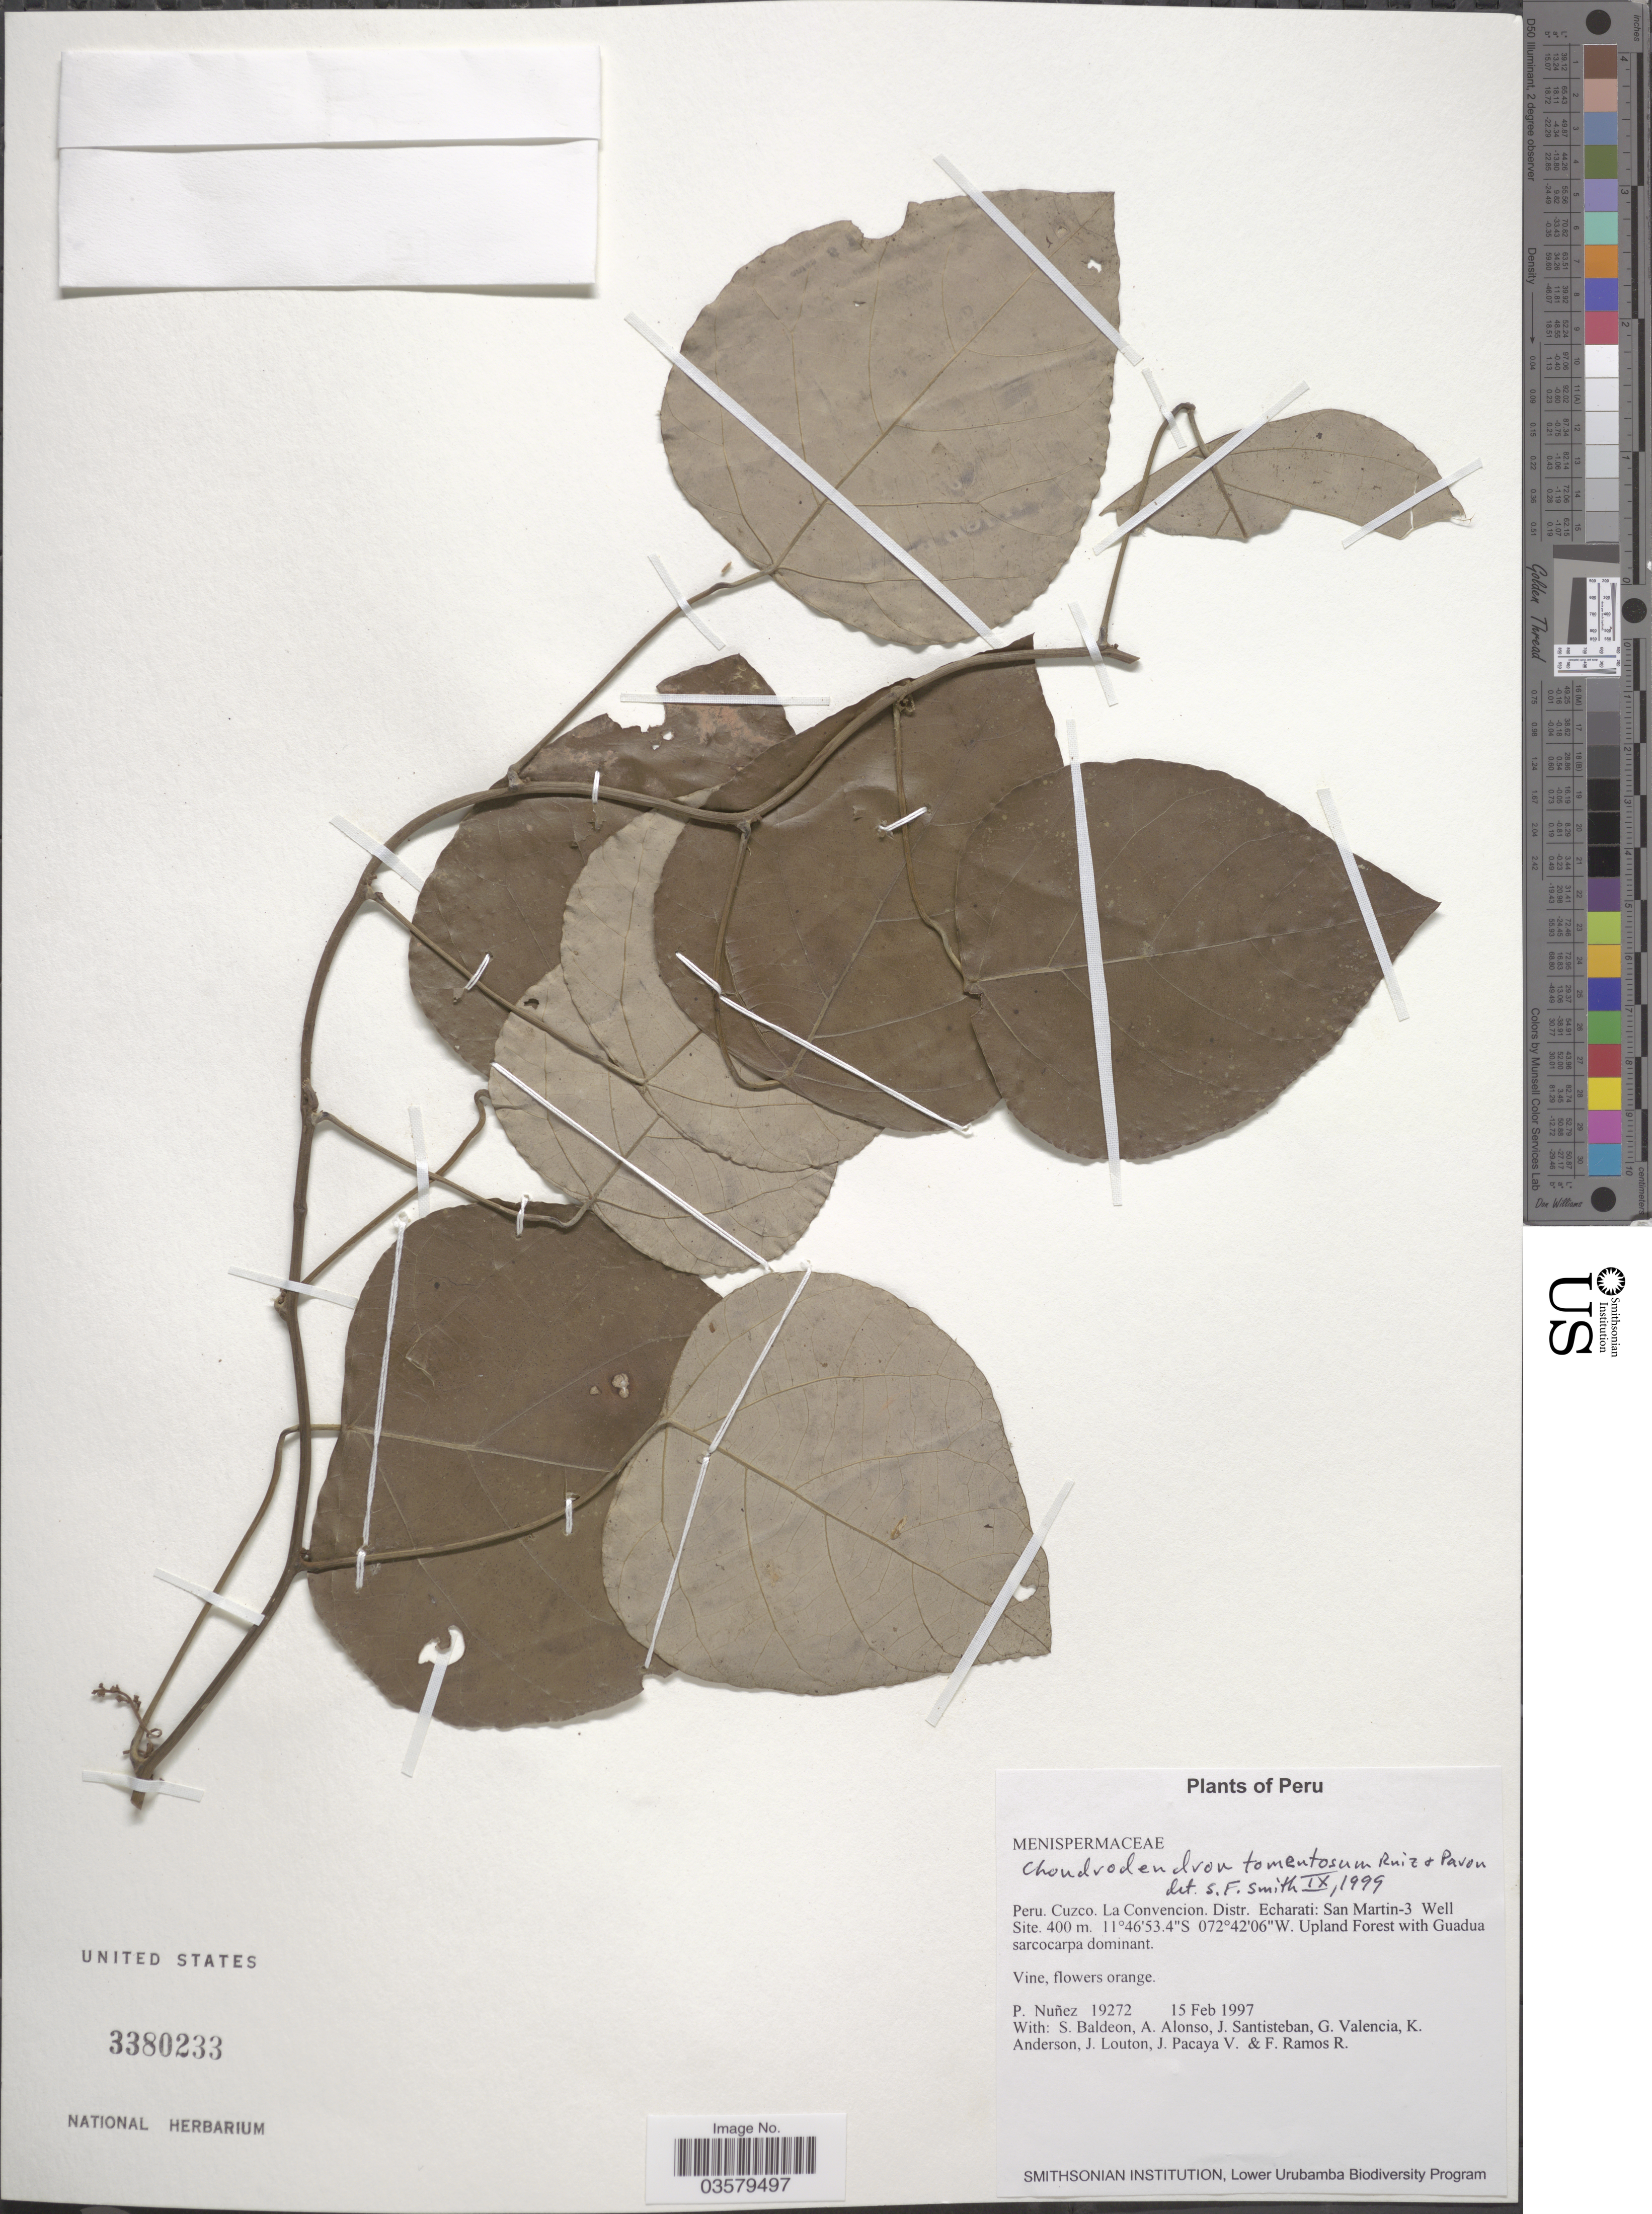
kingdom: Plantae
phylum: Tracheophyta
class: Magnoliopsida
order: Ranunculales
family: Menispermaceae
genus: Chondrodendron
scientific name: Chondrodendron tomentosum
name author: Ruiz & Pav.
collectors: P. Nuñez V., S. Baldeon, A. Alonso, J. Santisteban & et al.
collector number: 19272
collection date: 1997-02-15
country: Peru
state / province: Cusco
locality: La Convencion. Distr. Echarati: San Martin-3 Well Site.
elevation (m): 400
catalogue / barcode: US 3380233